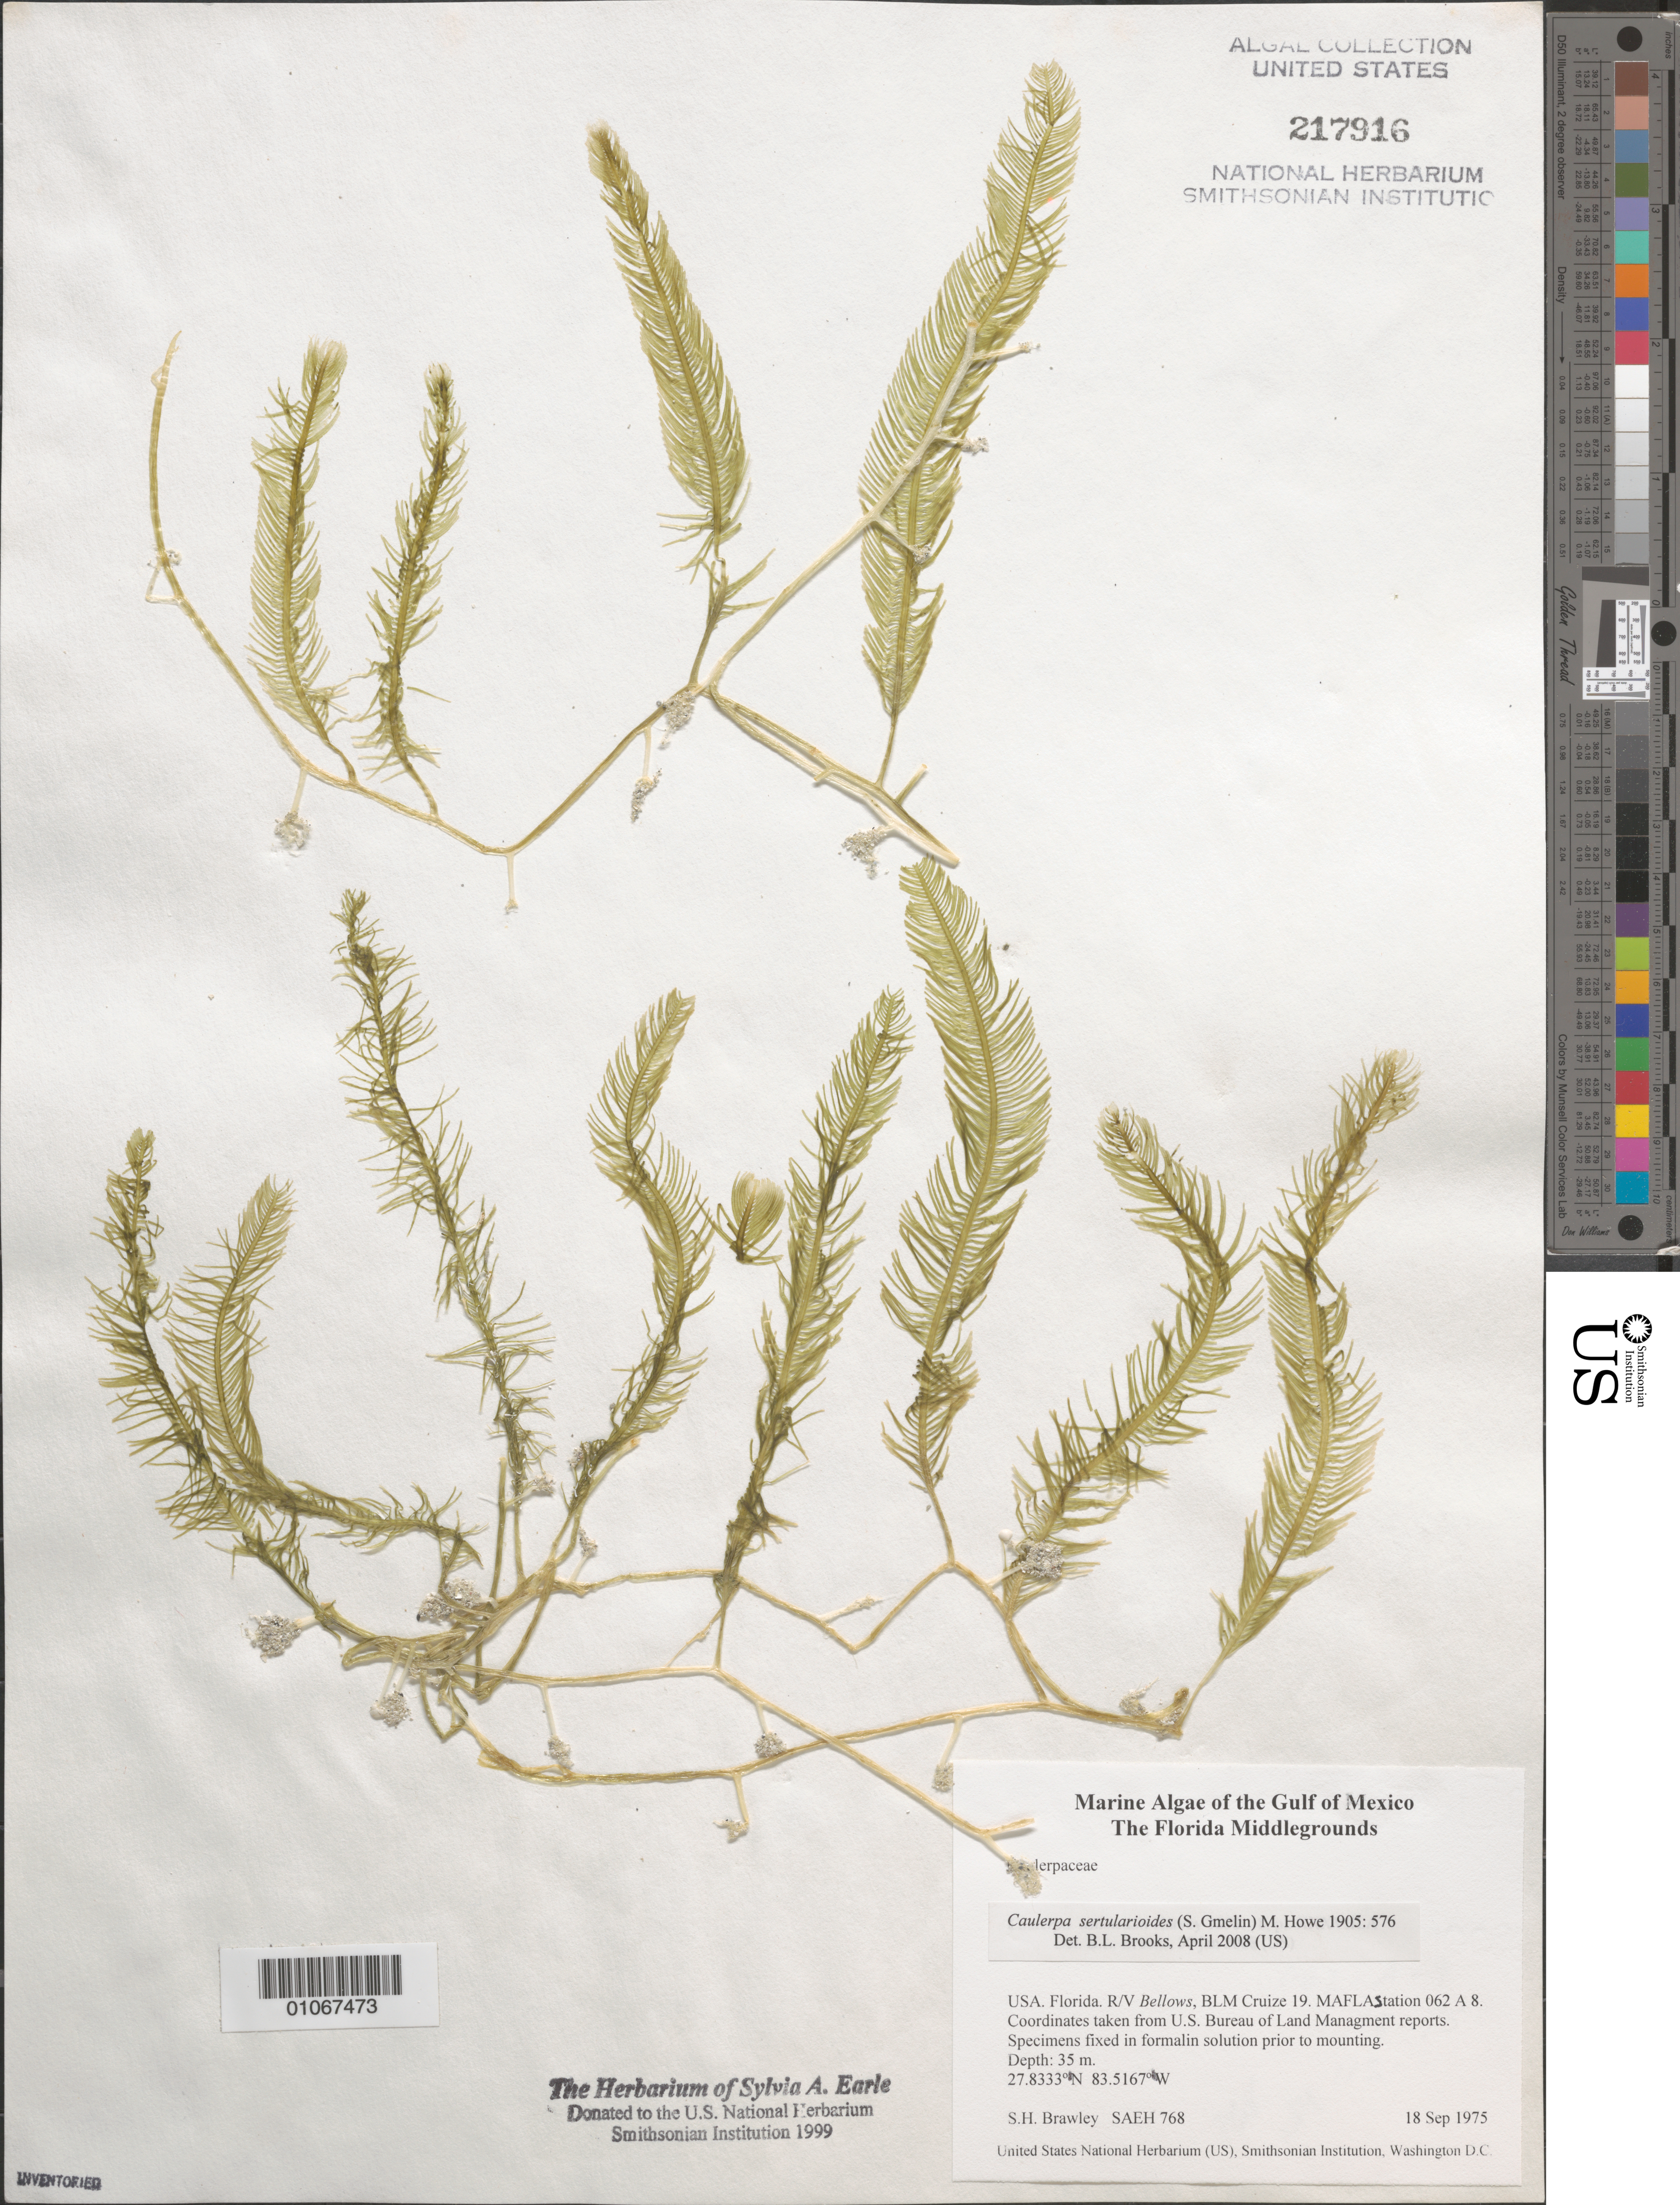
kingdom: Plantae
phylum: Chlorophyta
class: Ulvophyceae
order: Bryopsidales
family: Caulerpaceae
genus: Caulerpa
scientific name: Caulerpa sertularioides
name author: (S.G. Gmel.) M. Howe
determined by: Brooks, B. L., (BOT), Smithsonian Institution - National Museum of Natural History (UNITED STATES)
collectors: S. Brawley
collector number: SAEH 768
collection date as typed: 18 Sep 1975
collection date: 1975-09-18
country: United States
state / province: Florida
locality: Gulf of Mexico, Florida Middle Grounds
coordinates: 27.8333 N, 83.5167 W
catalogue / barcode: US 217916